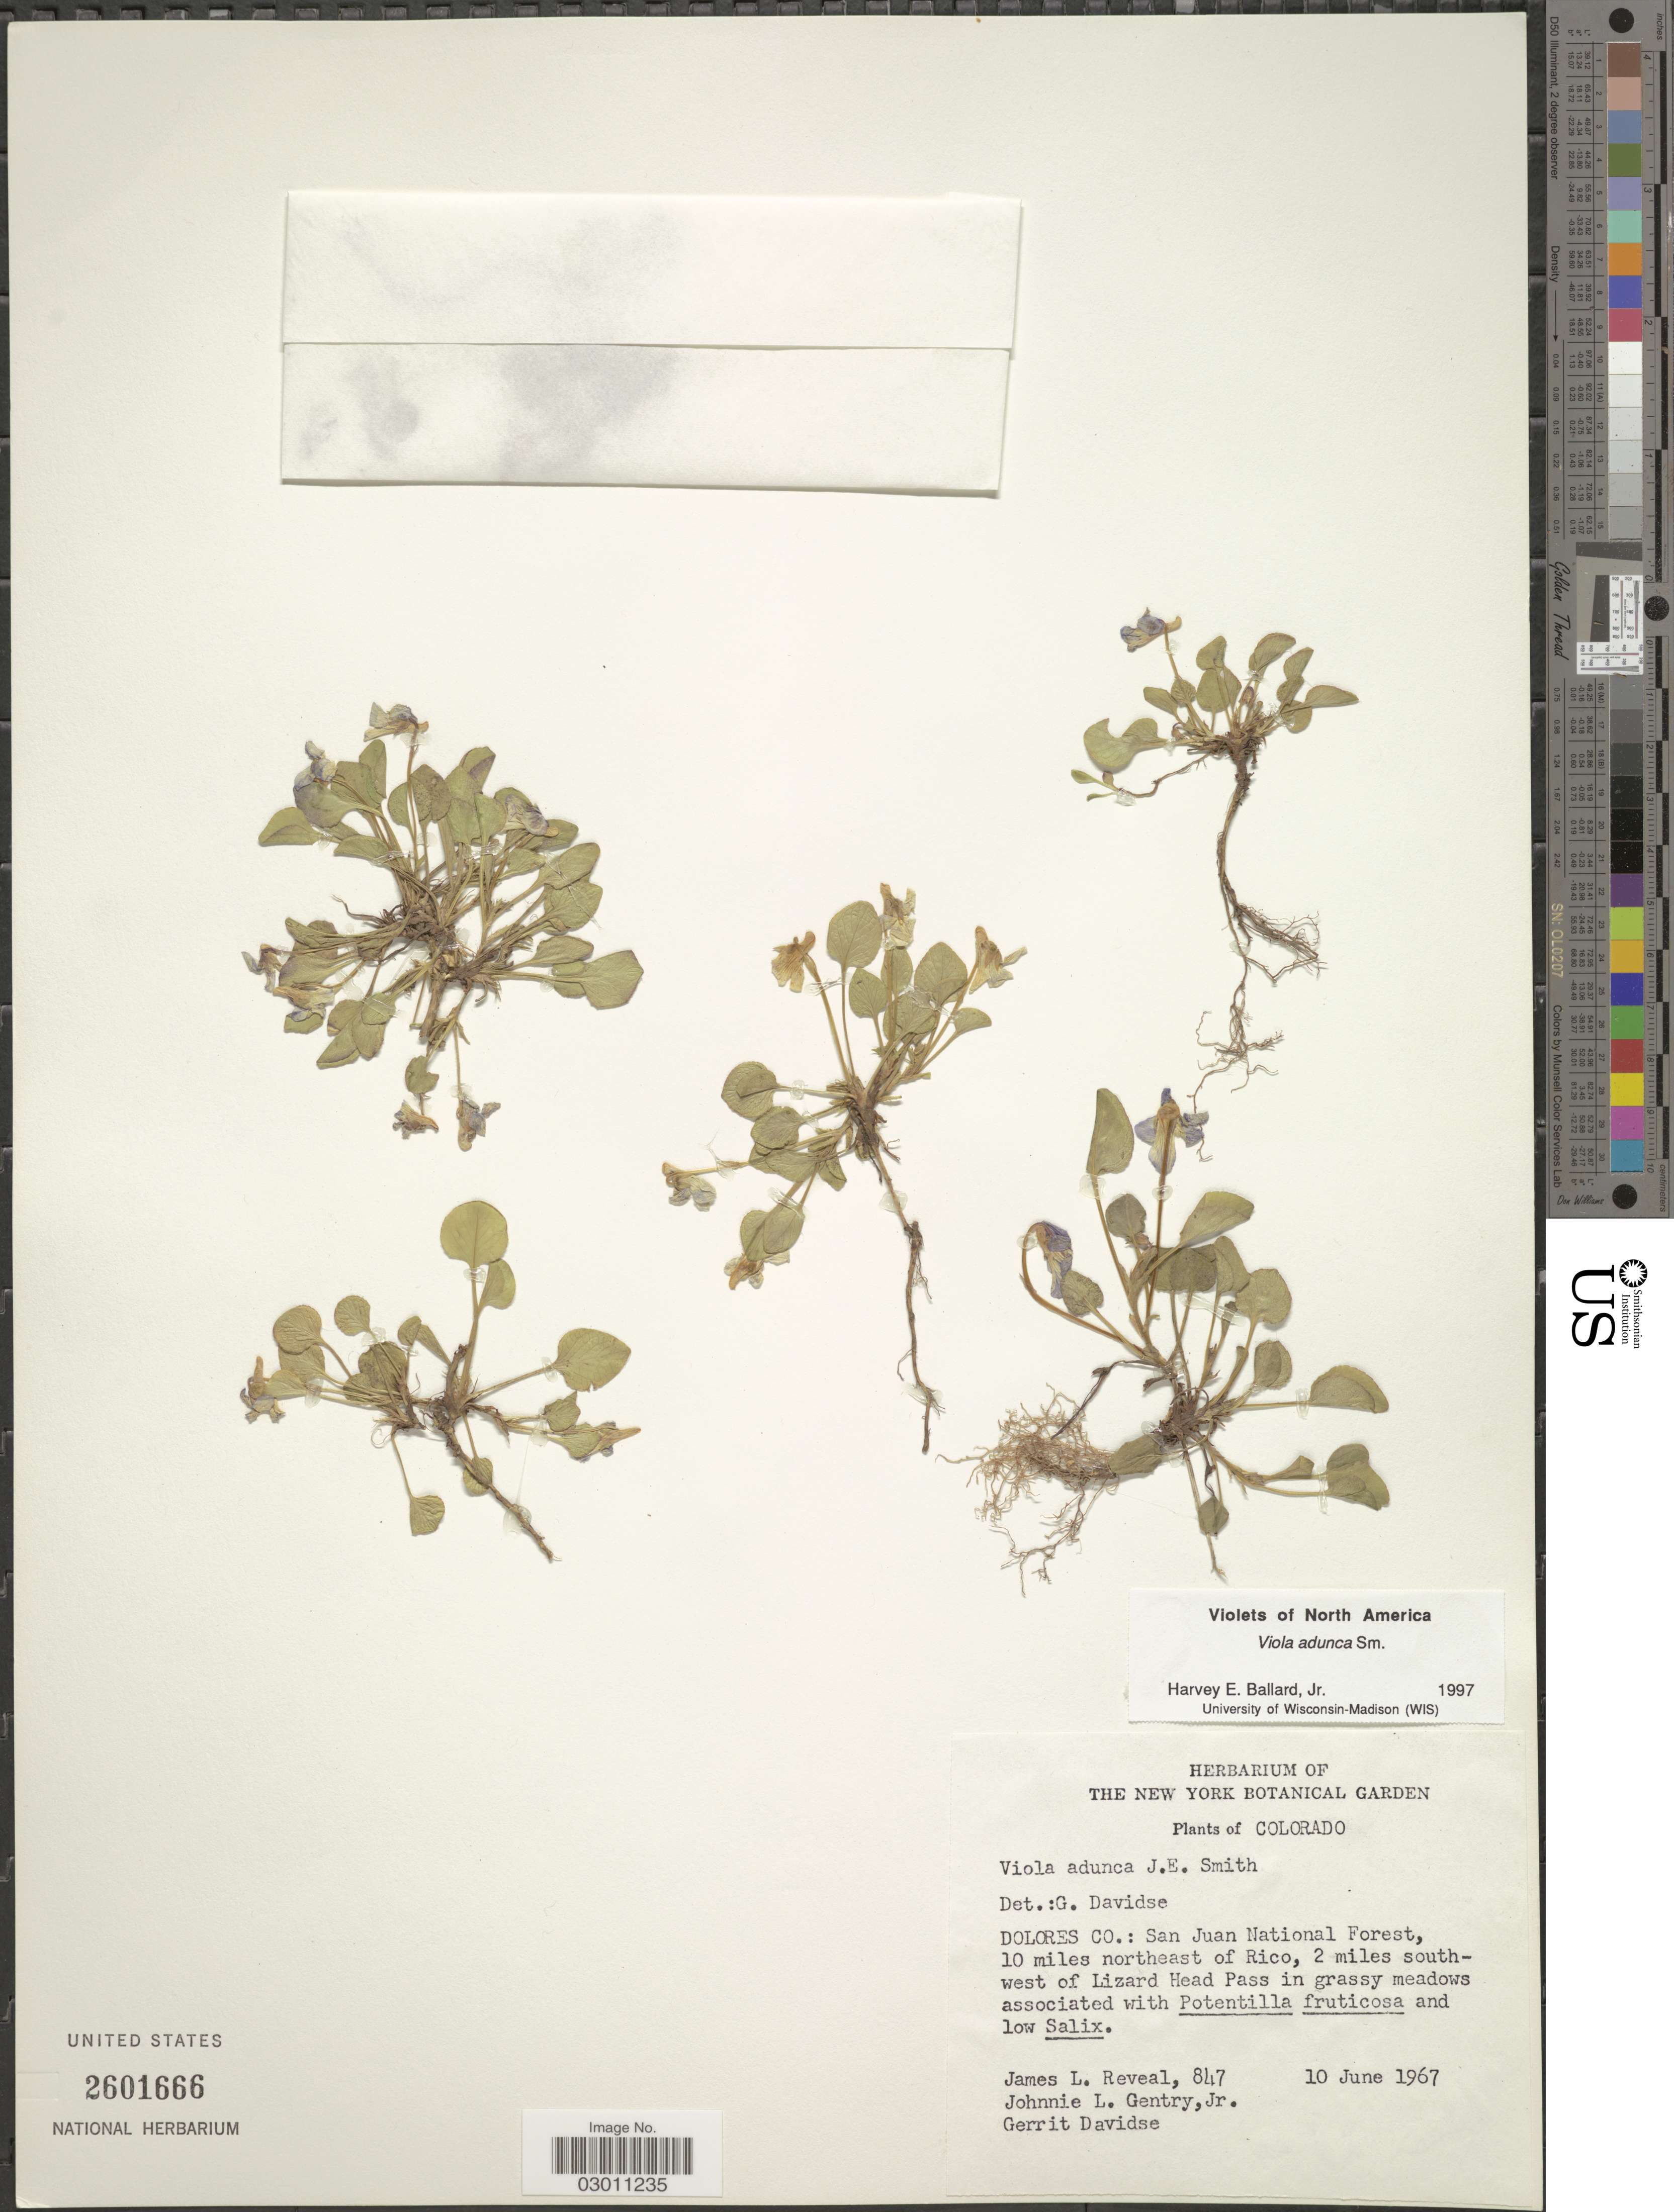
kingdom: Plantae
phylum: Tracheophyta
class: Magnoliopsida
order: Malpighiales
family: Violaceae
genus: Viola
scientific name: Viola adunca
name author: Sm.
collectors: J. L. Reveal, J. L. Gentry & G. Davidse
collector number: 847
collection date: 1967-06-10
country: United States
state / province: Colorado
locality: Dolores Co.: San Juan National Forest, 10 miles northeast of Rico, 2 miles southwest of Lizard Head Pass.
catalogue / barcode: US 2601666